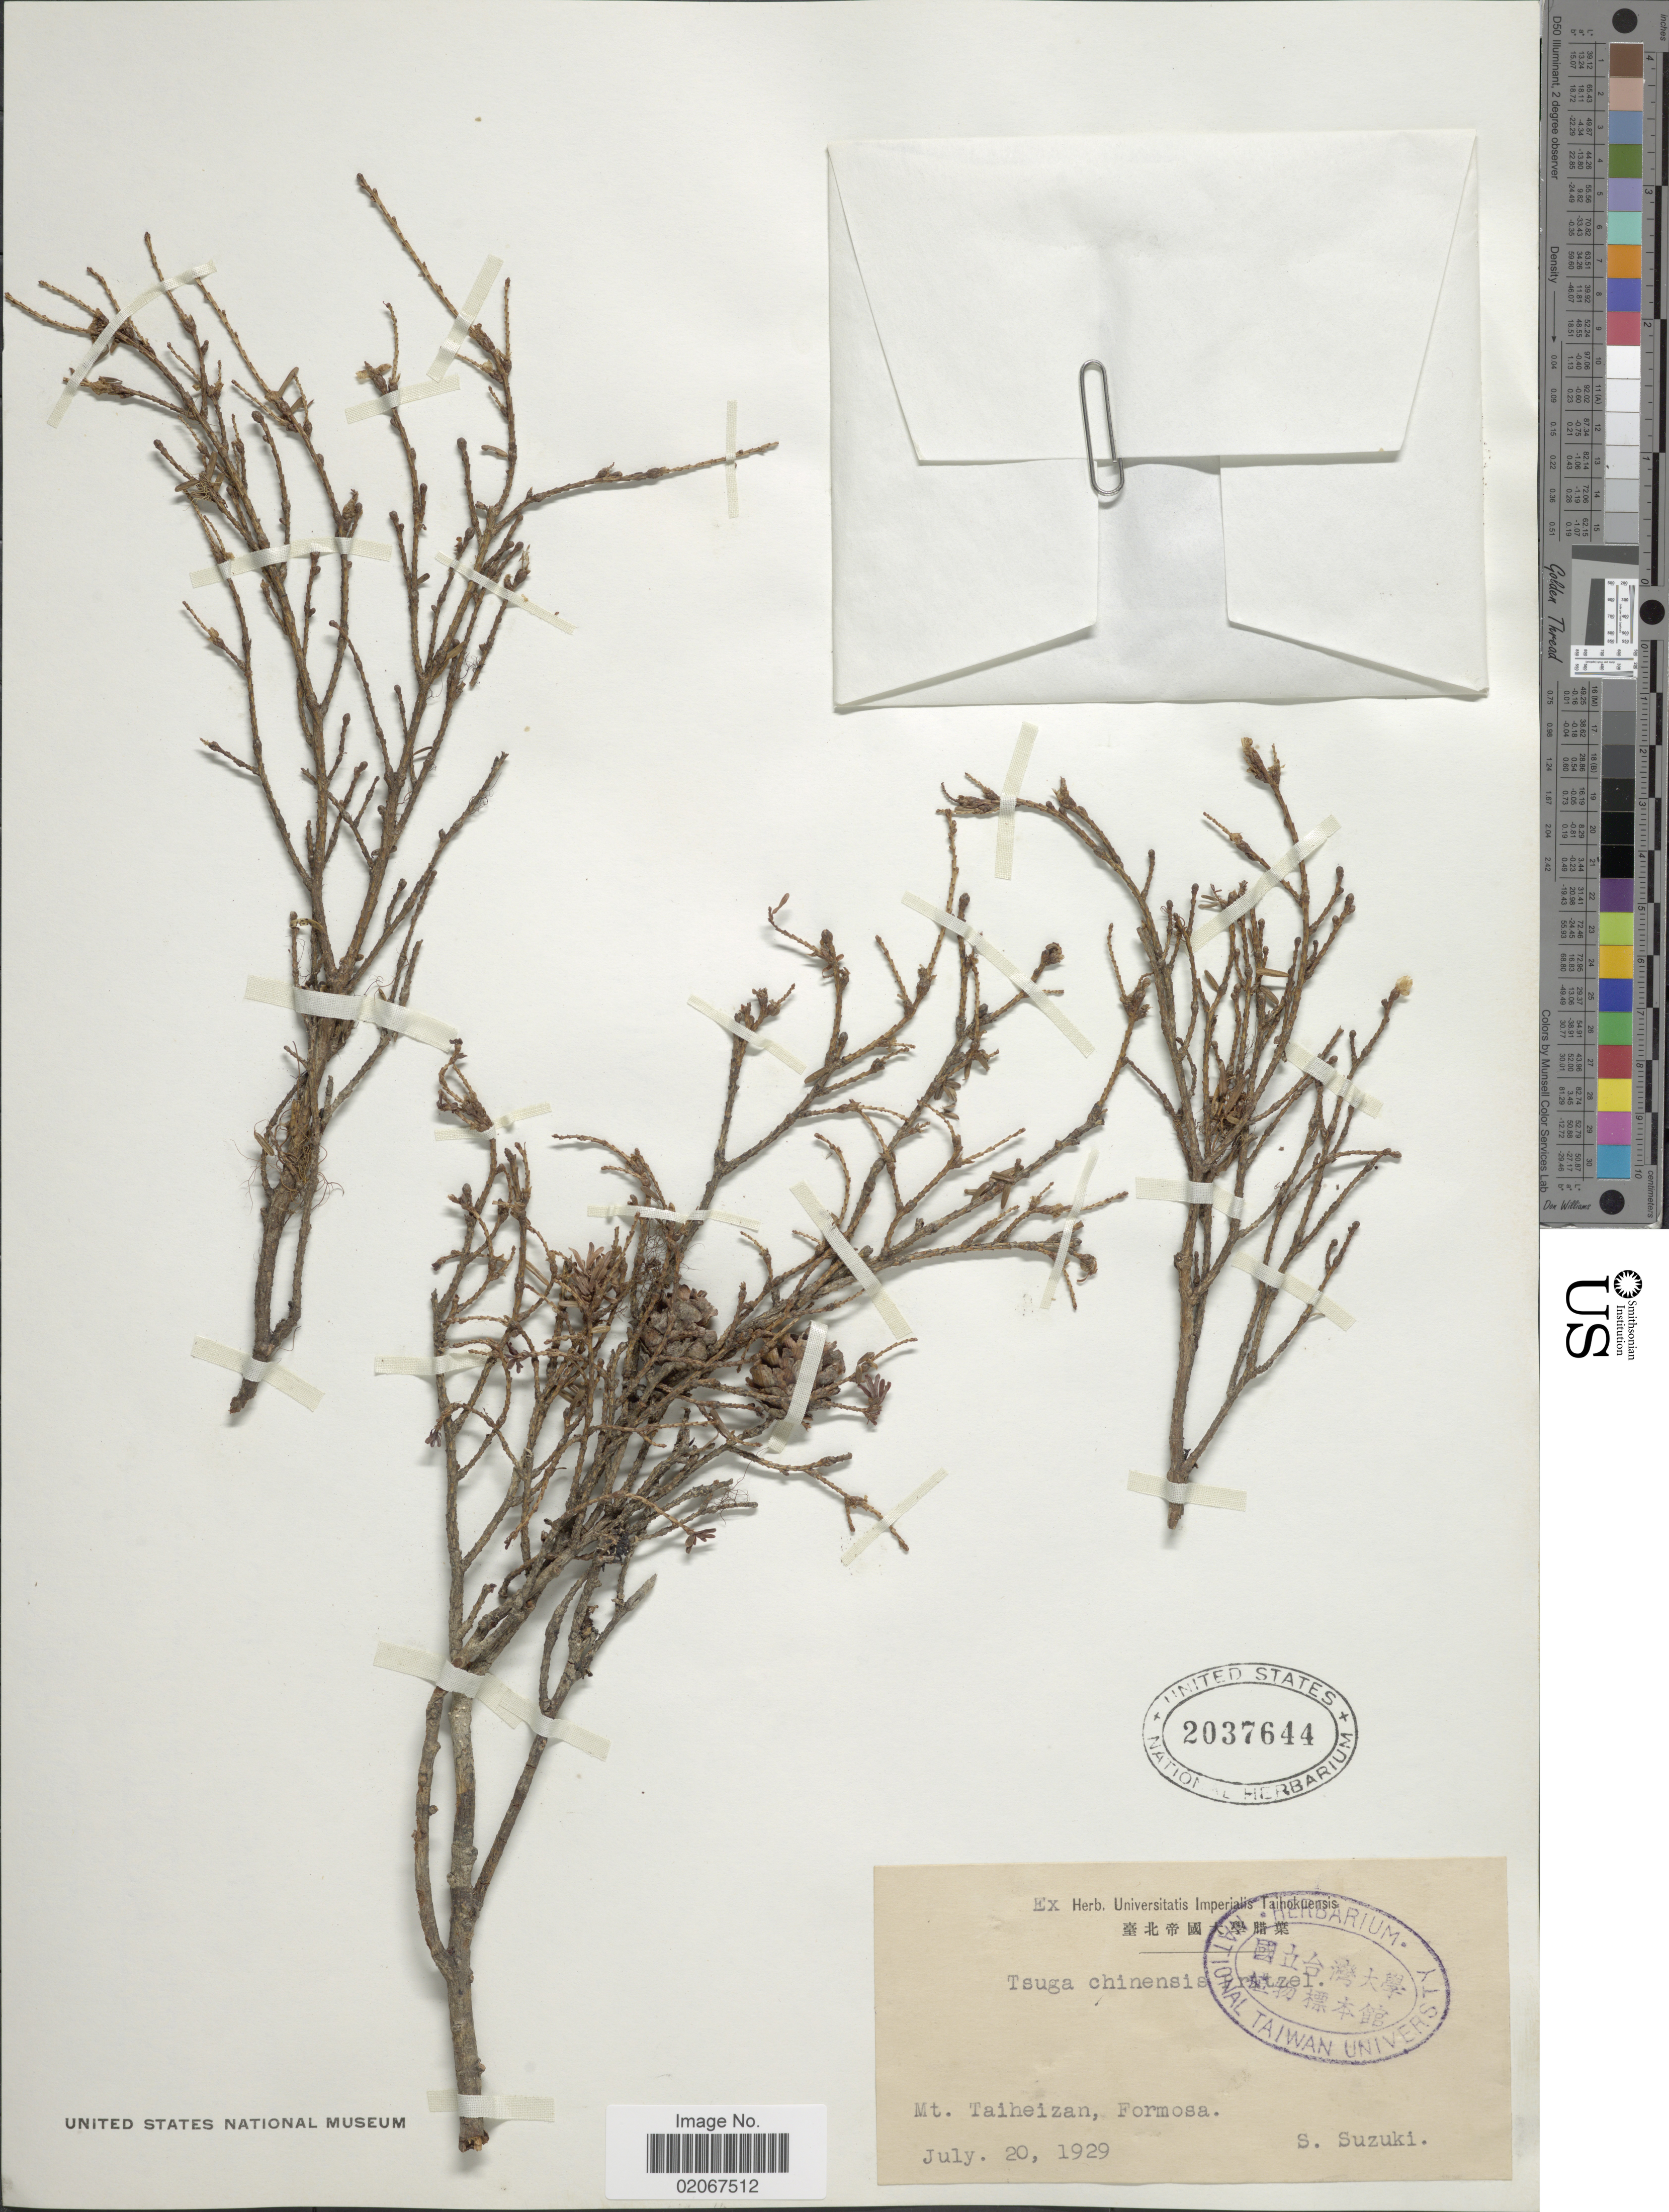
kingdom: Plantae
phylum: Tracheophyta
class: Pinopsida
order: Pinales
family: Pinaceae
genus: Tsuga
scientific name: Tsuga chinensis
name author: (Franch.) Pritz.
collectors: S. Suzuki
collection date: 1929-07-20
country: Taiwan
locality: Mt. Taiheizan, Formosa.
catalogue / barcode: US 2037644